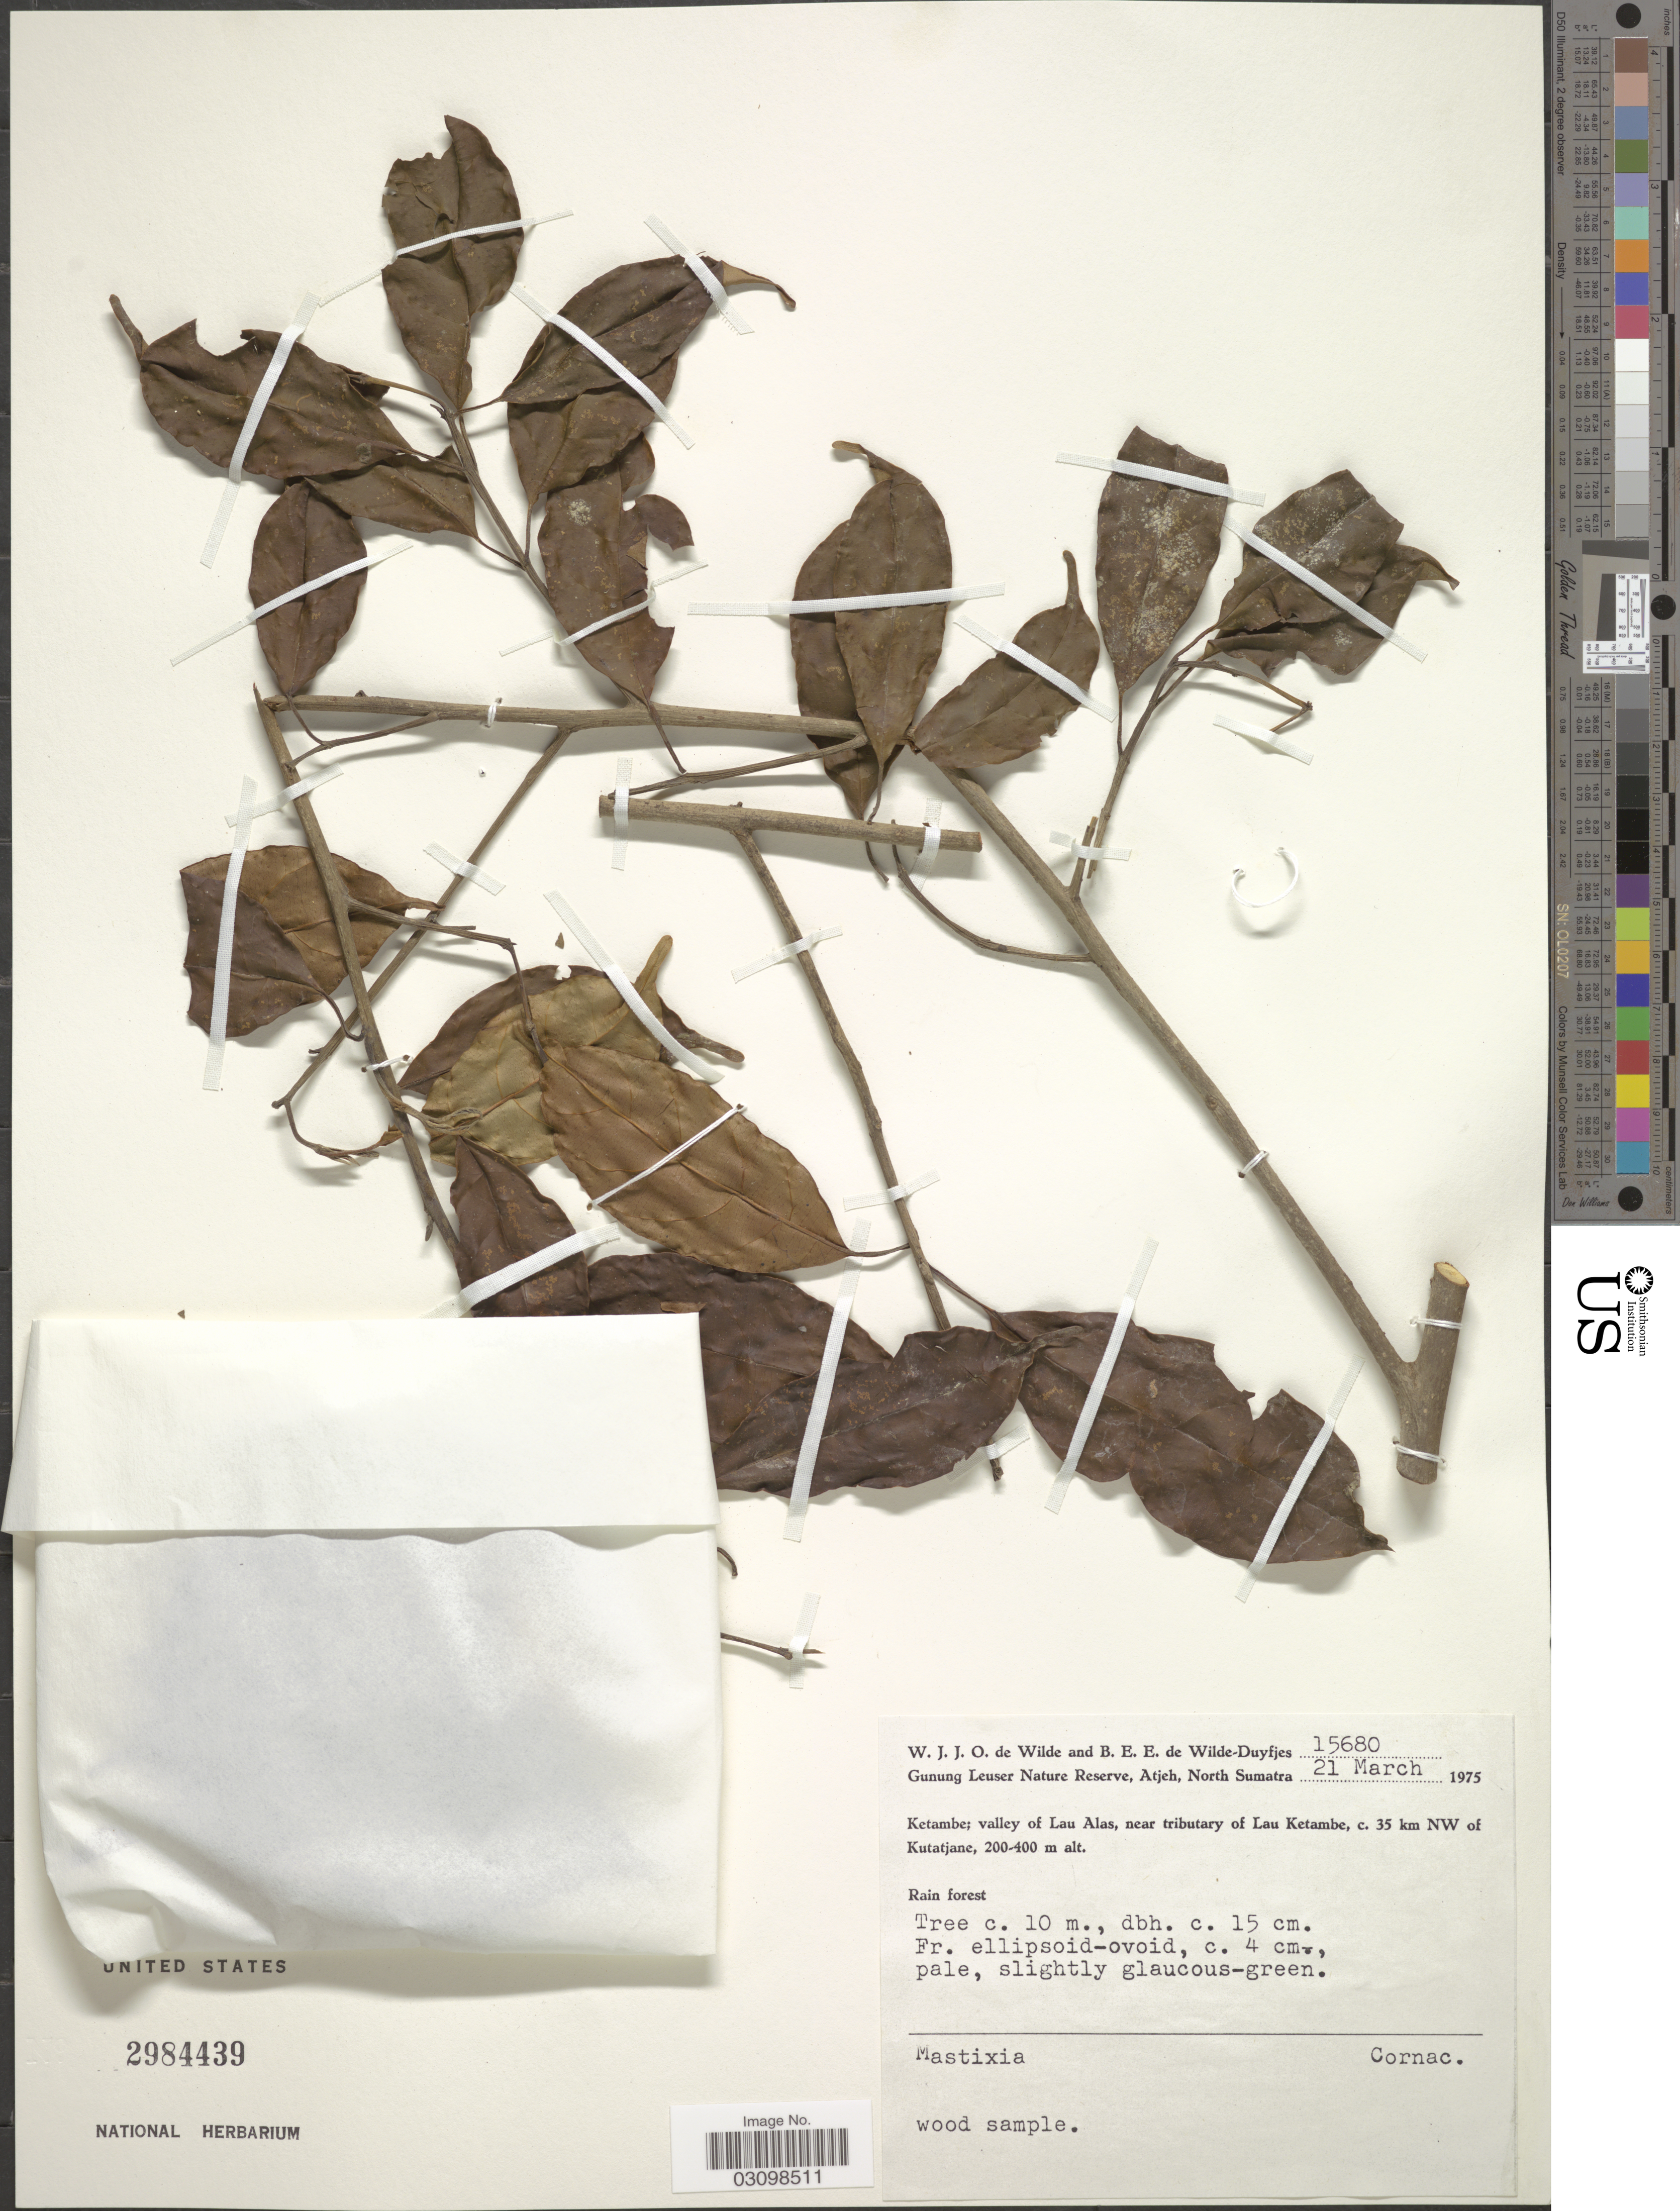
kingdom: Plantae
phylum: Tracheophyta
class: Magnoliopsida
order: Cornales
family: Nyssaceae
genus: Mastixia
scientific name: Mastixia sp.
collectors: W. J. de Wilde & B. E. de Wilde-Duyfjes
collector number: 15680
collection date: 1975-03-21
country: Indonesia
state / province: Sumatra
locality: Gunung Leuser Nature Reserve, Atjeh, North Sumatra, Ketambe; valley of Lau Alas, near tributary of Lau Ketambe, c. 35 km NW of Kutatjane.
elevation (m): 200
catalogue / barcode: US 2984439